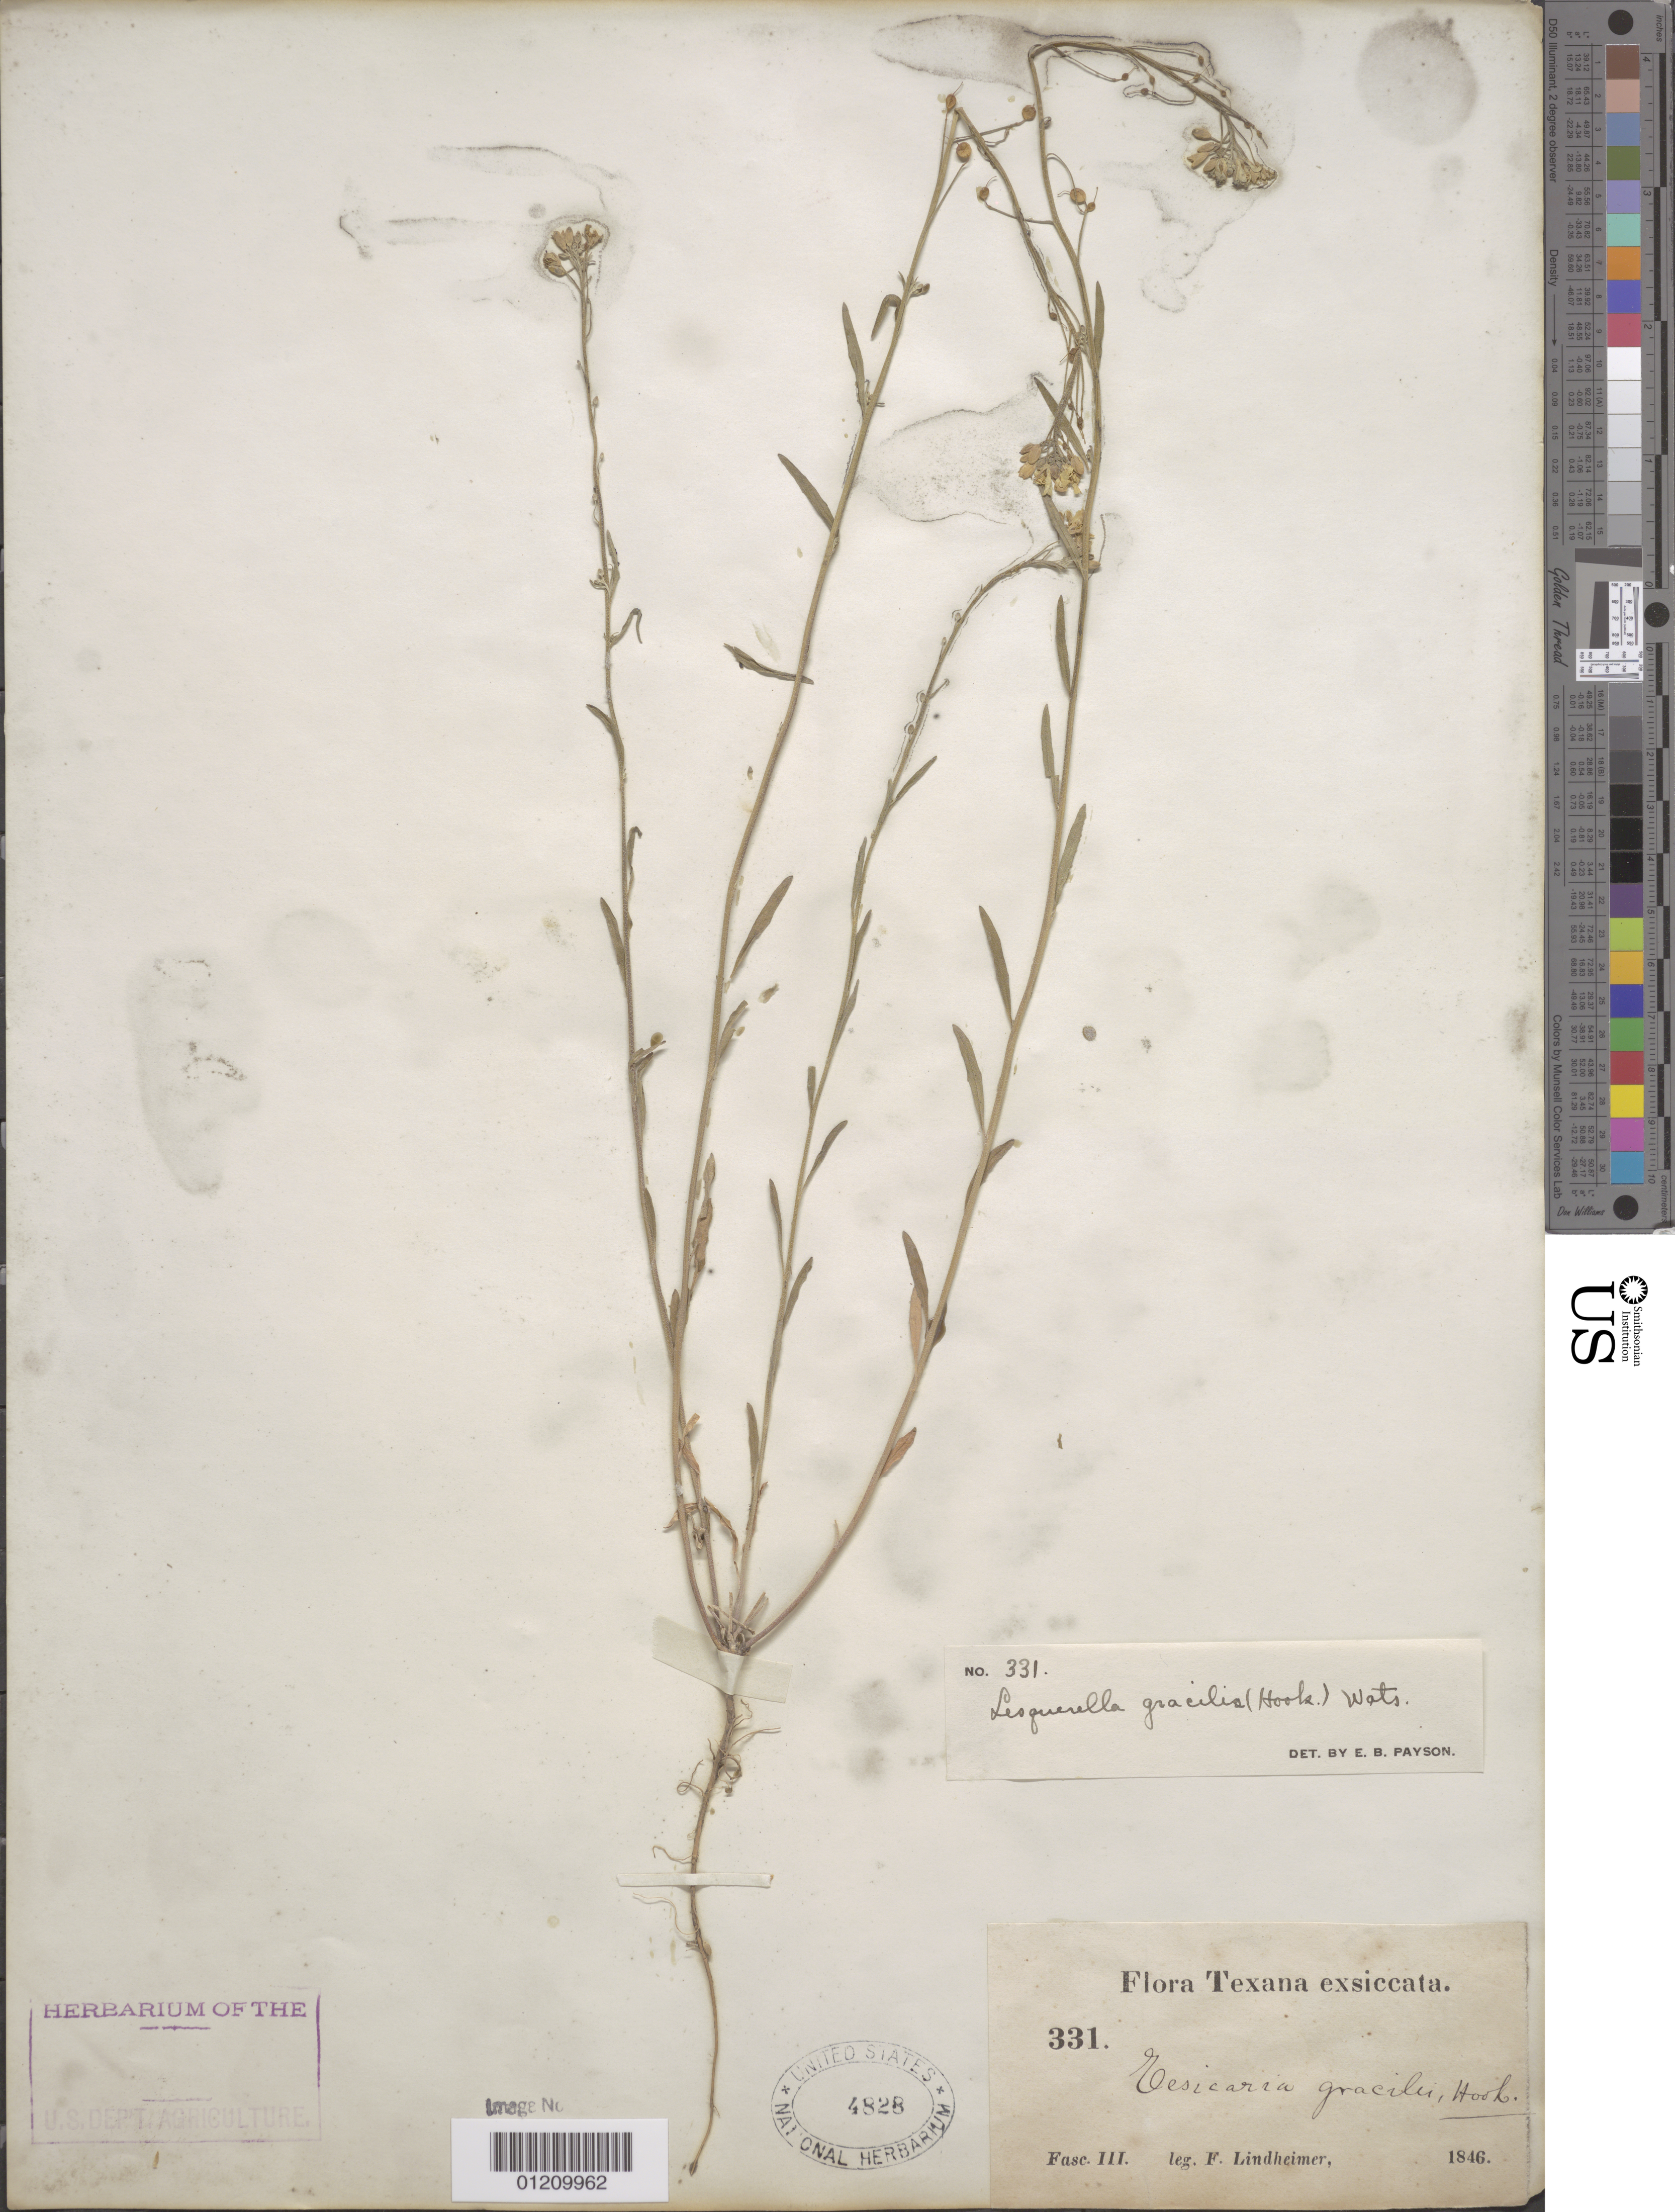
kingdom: Plantae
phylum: Tracheophyta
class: Magnoliopsida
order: Brassicales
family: Brassicaceae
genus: Lesquerella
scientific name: Lesquerella gracilis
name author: (Hook.) S. Watson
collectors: F. J. Lindheimer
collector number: Fas III 331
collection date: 1846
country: United States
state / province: Texas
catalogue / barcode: US 4828